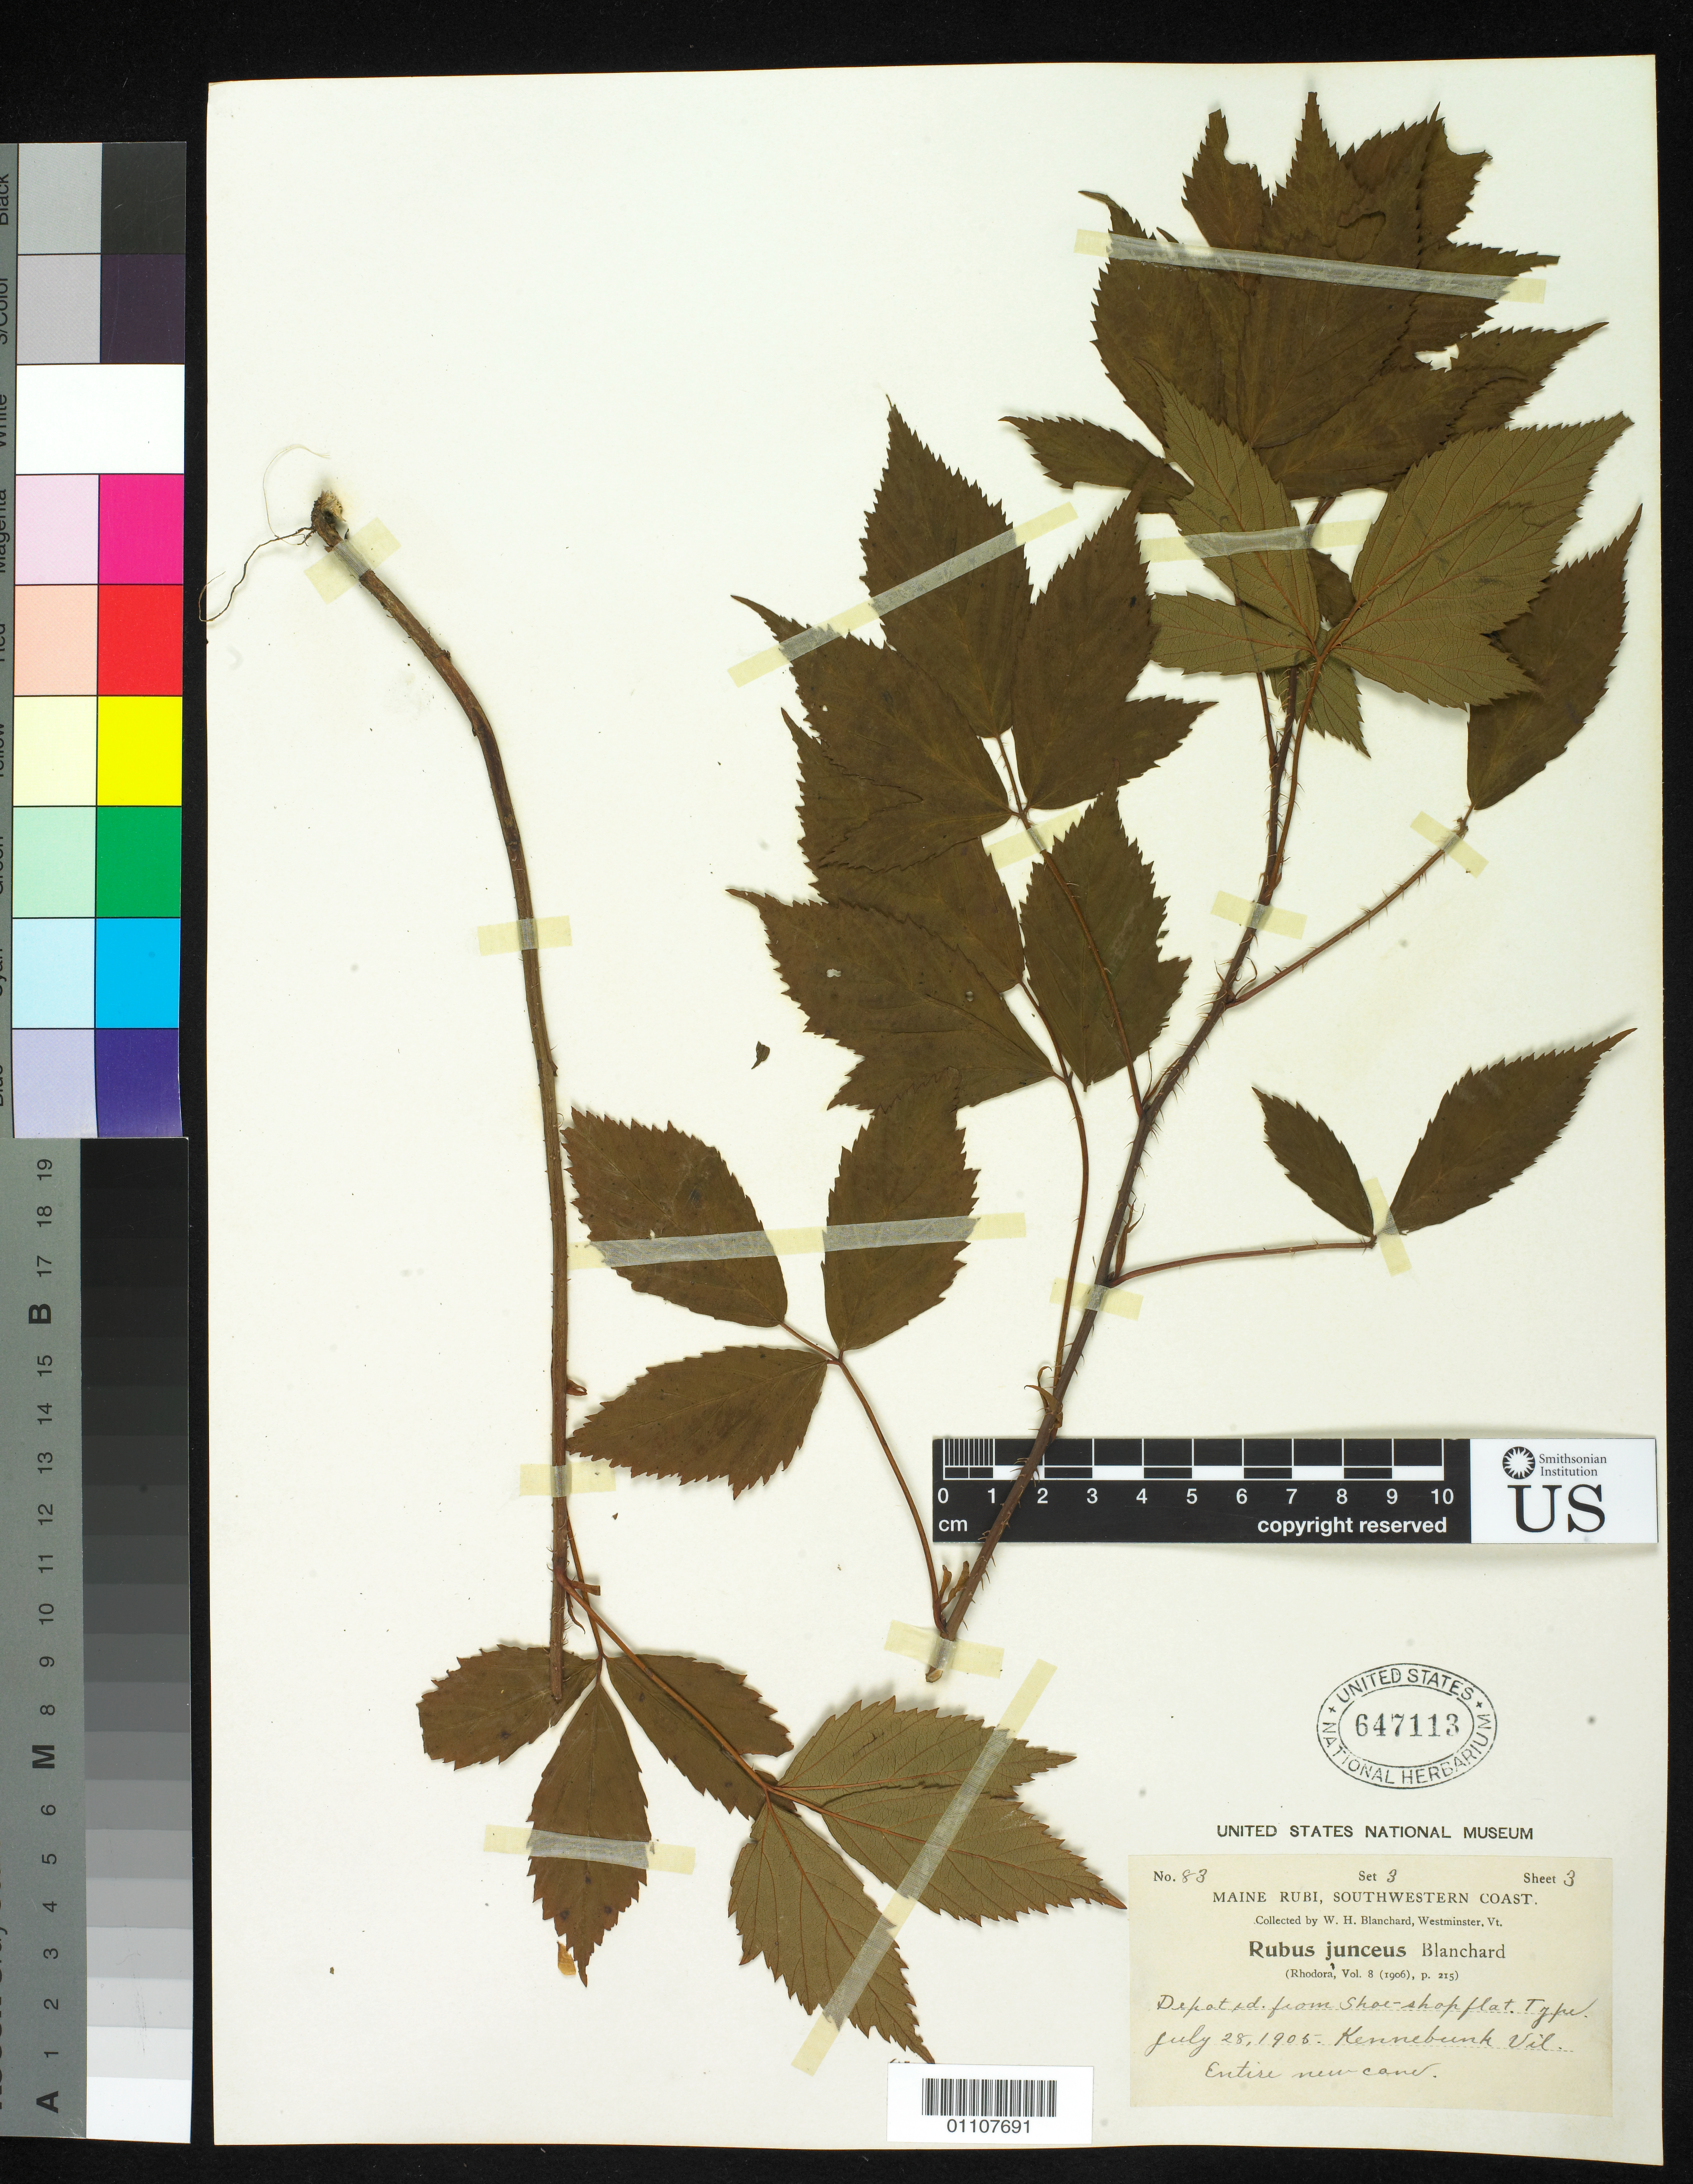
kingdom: Plantae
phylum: Tracheophyta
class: Magnoliopsida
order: Rosales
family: Rosaceae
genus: Rubus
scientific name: Rubus junceus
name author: Blanch.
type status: Syntype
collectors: W. H. Blanchard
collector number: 83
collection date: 1905-07-28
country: United States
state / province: Maine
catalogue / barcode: US 647113